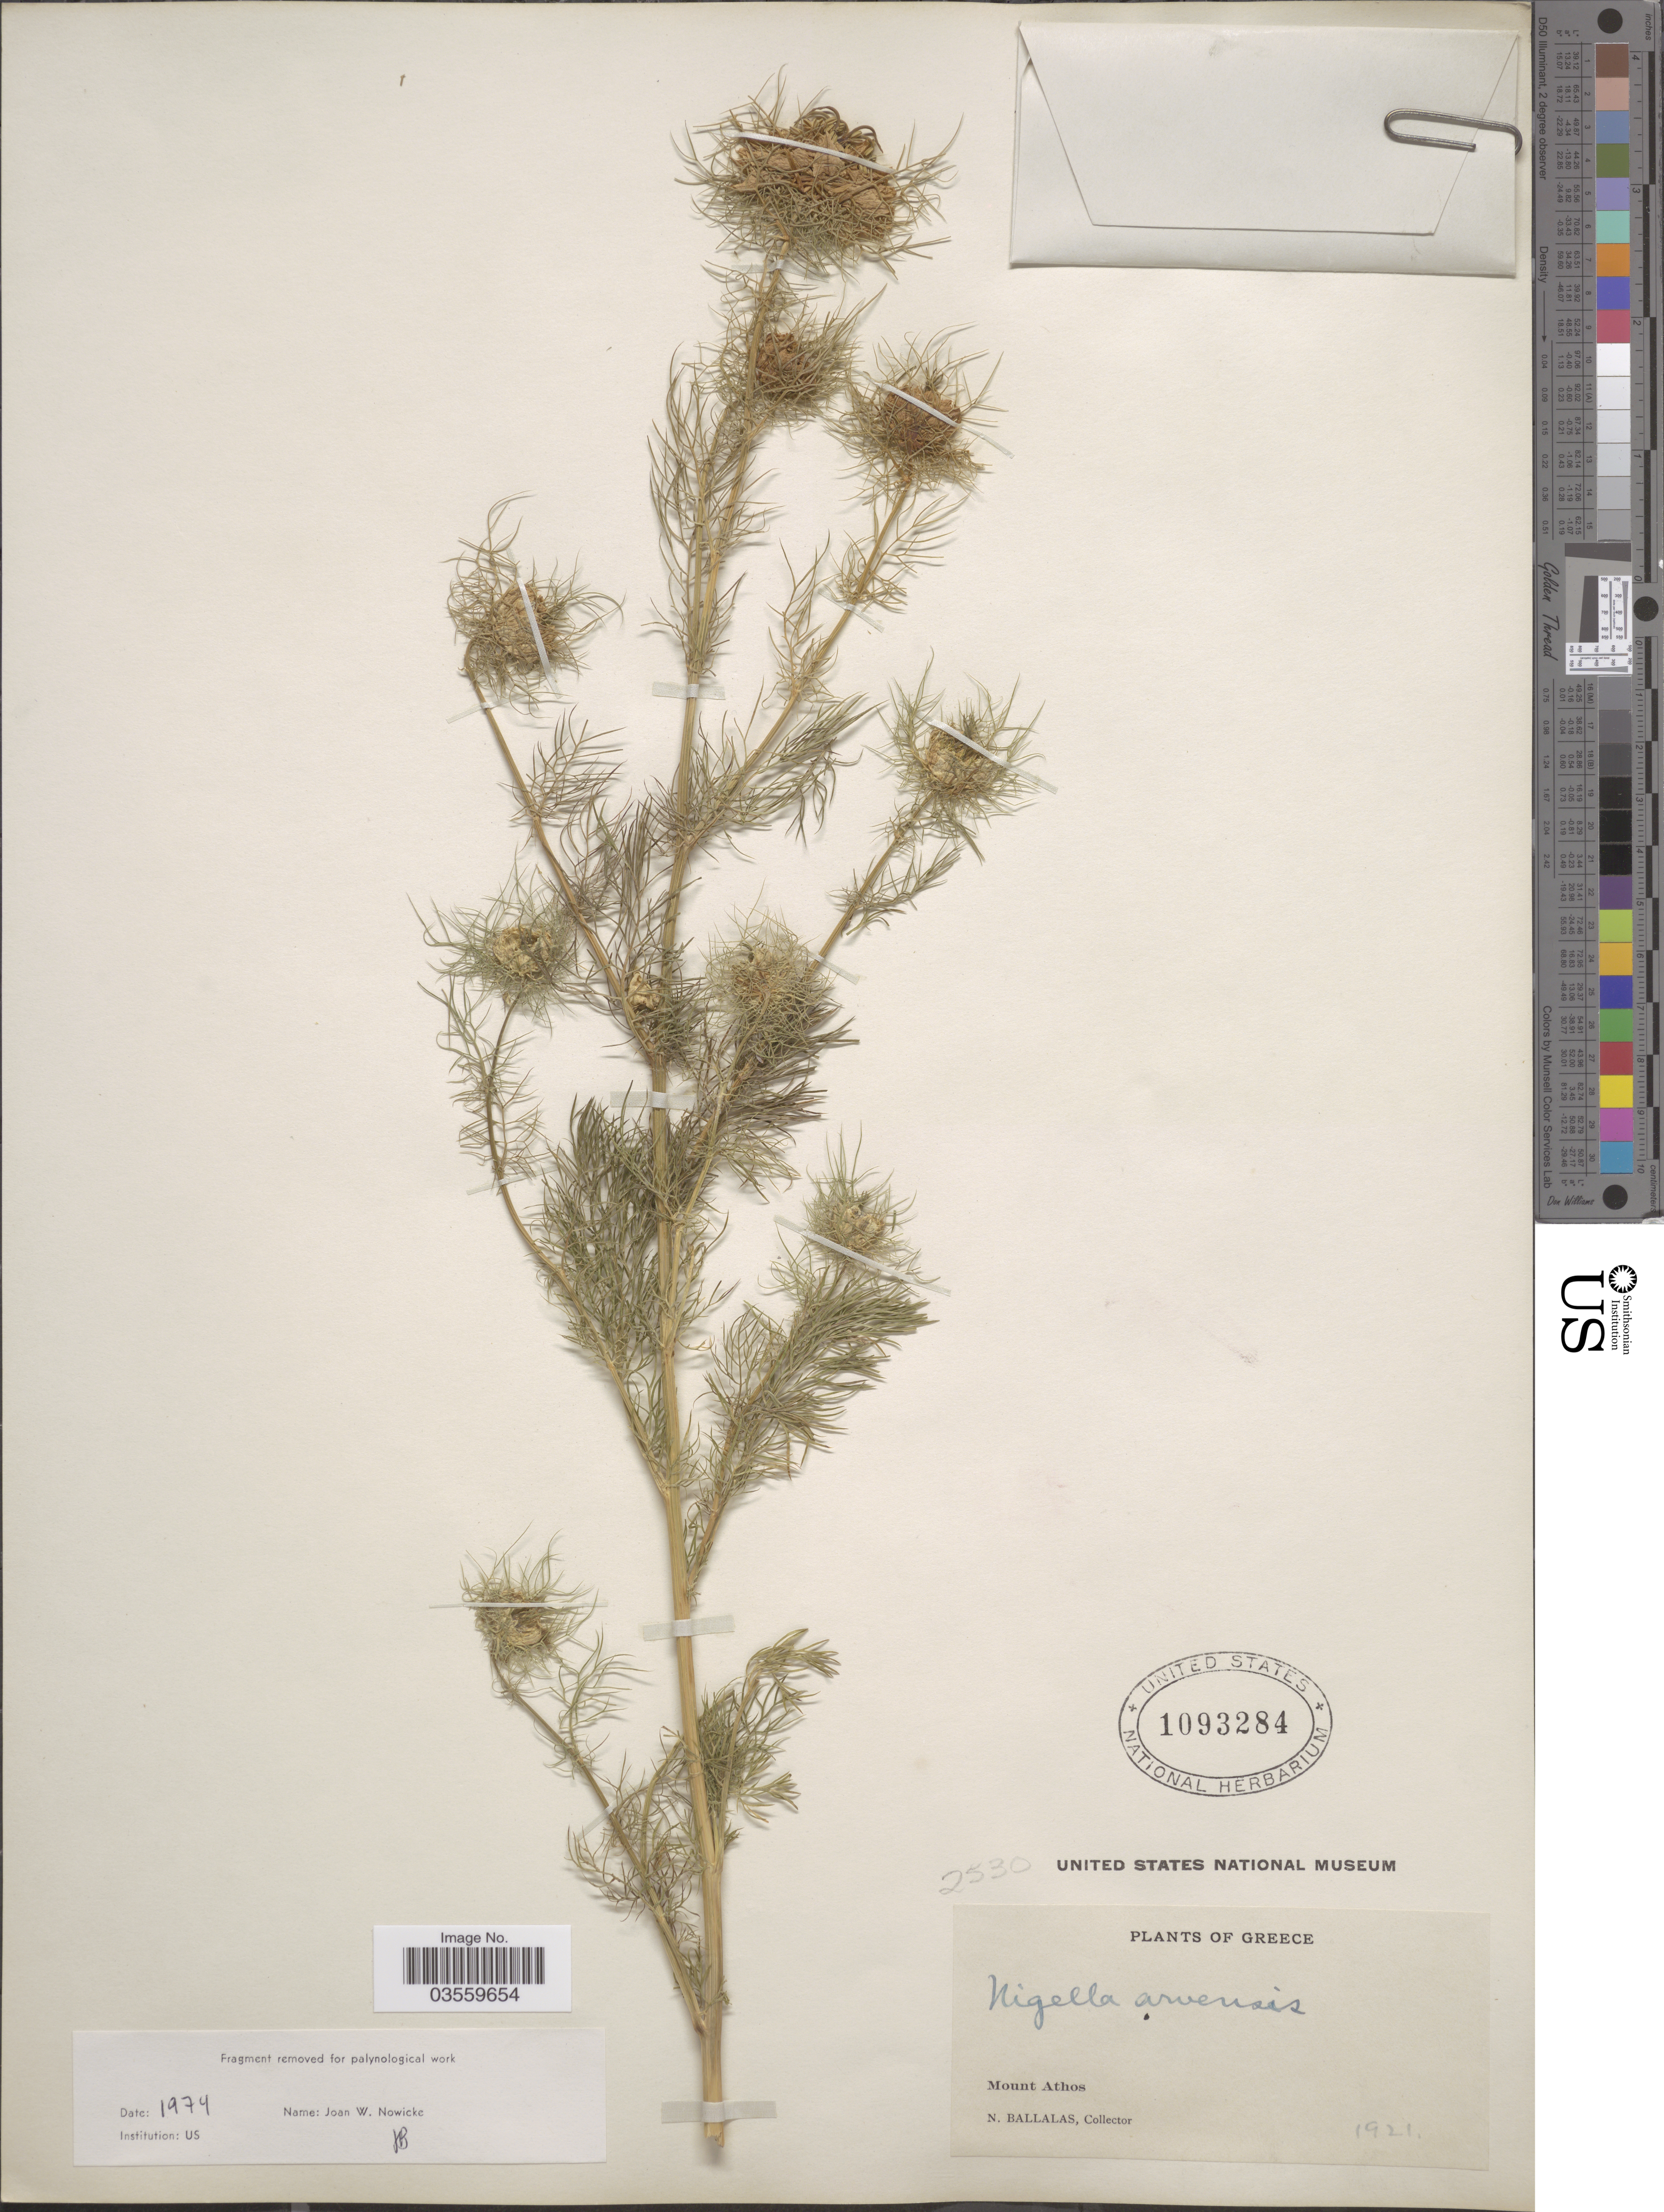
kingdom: Plantae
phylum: Tracheophyta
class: Magnoliopsida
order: Ranunculales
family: Ranunculaceae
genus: Nigella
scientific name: Nigella arvensis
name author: L.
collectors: N. Ballalas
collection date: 1921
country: Greece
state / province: Mount Athoa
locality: Mount Athos.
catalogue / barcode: US 1093284